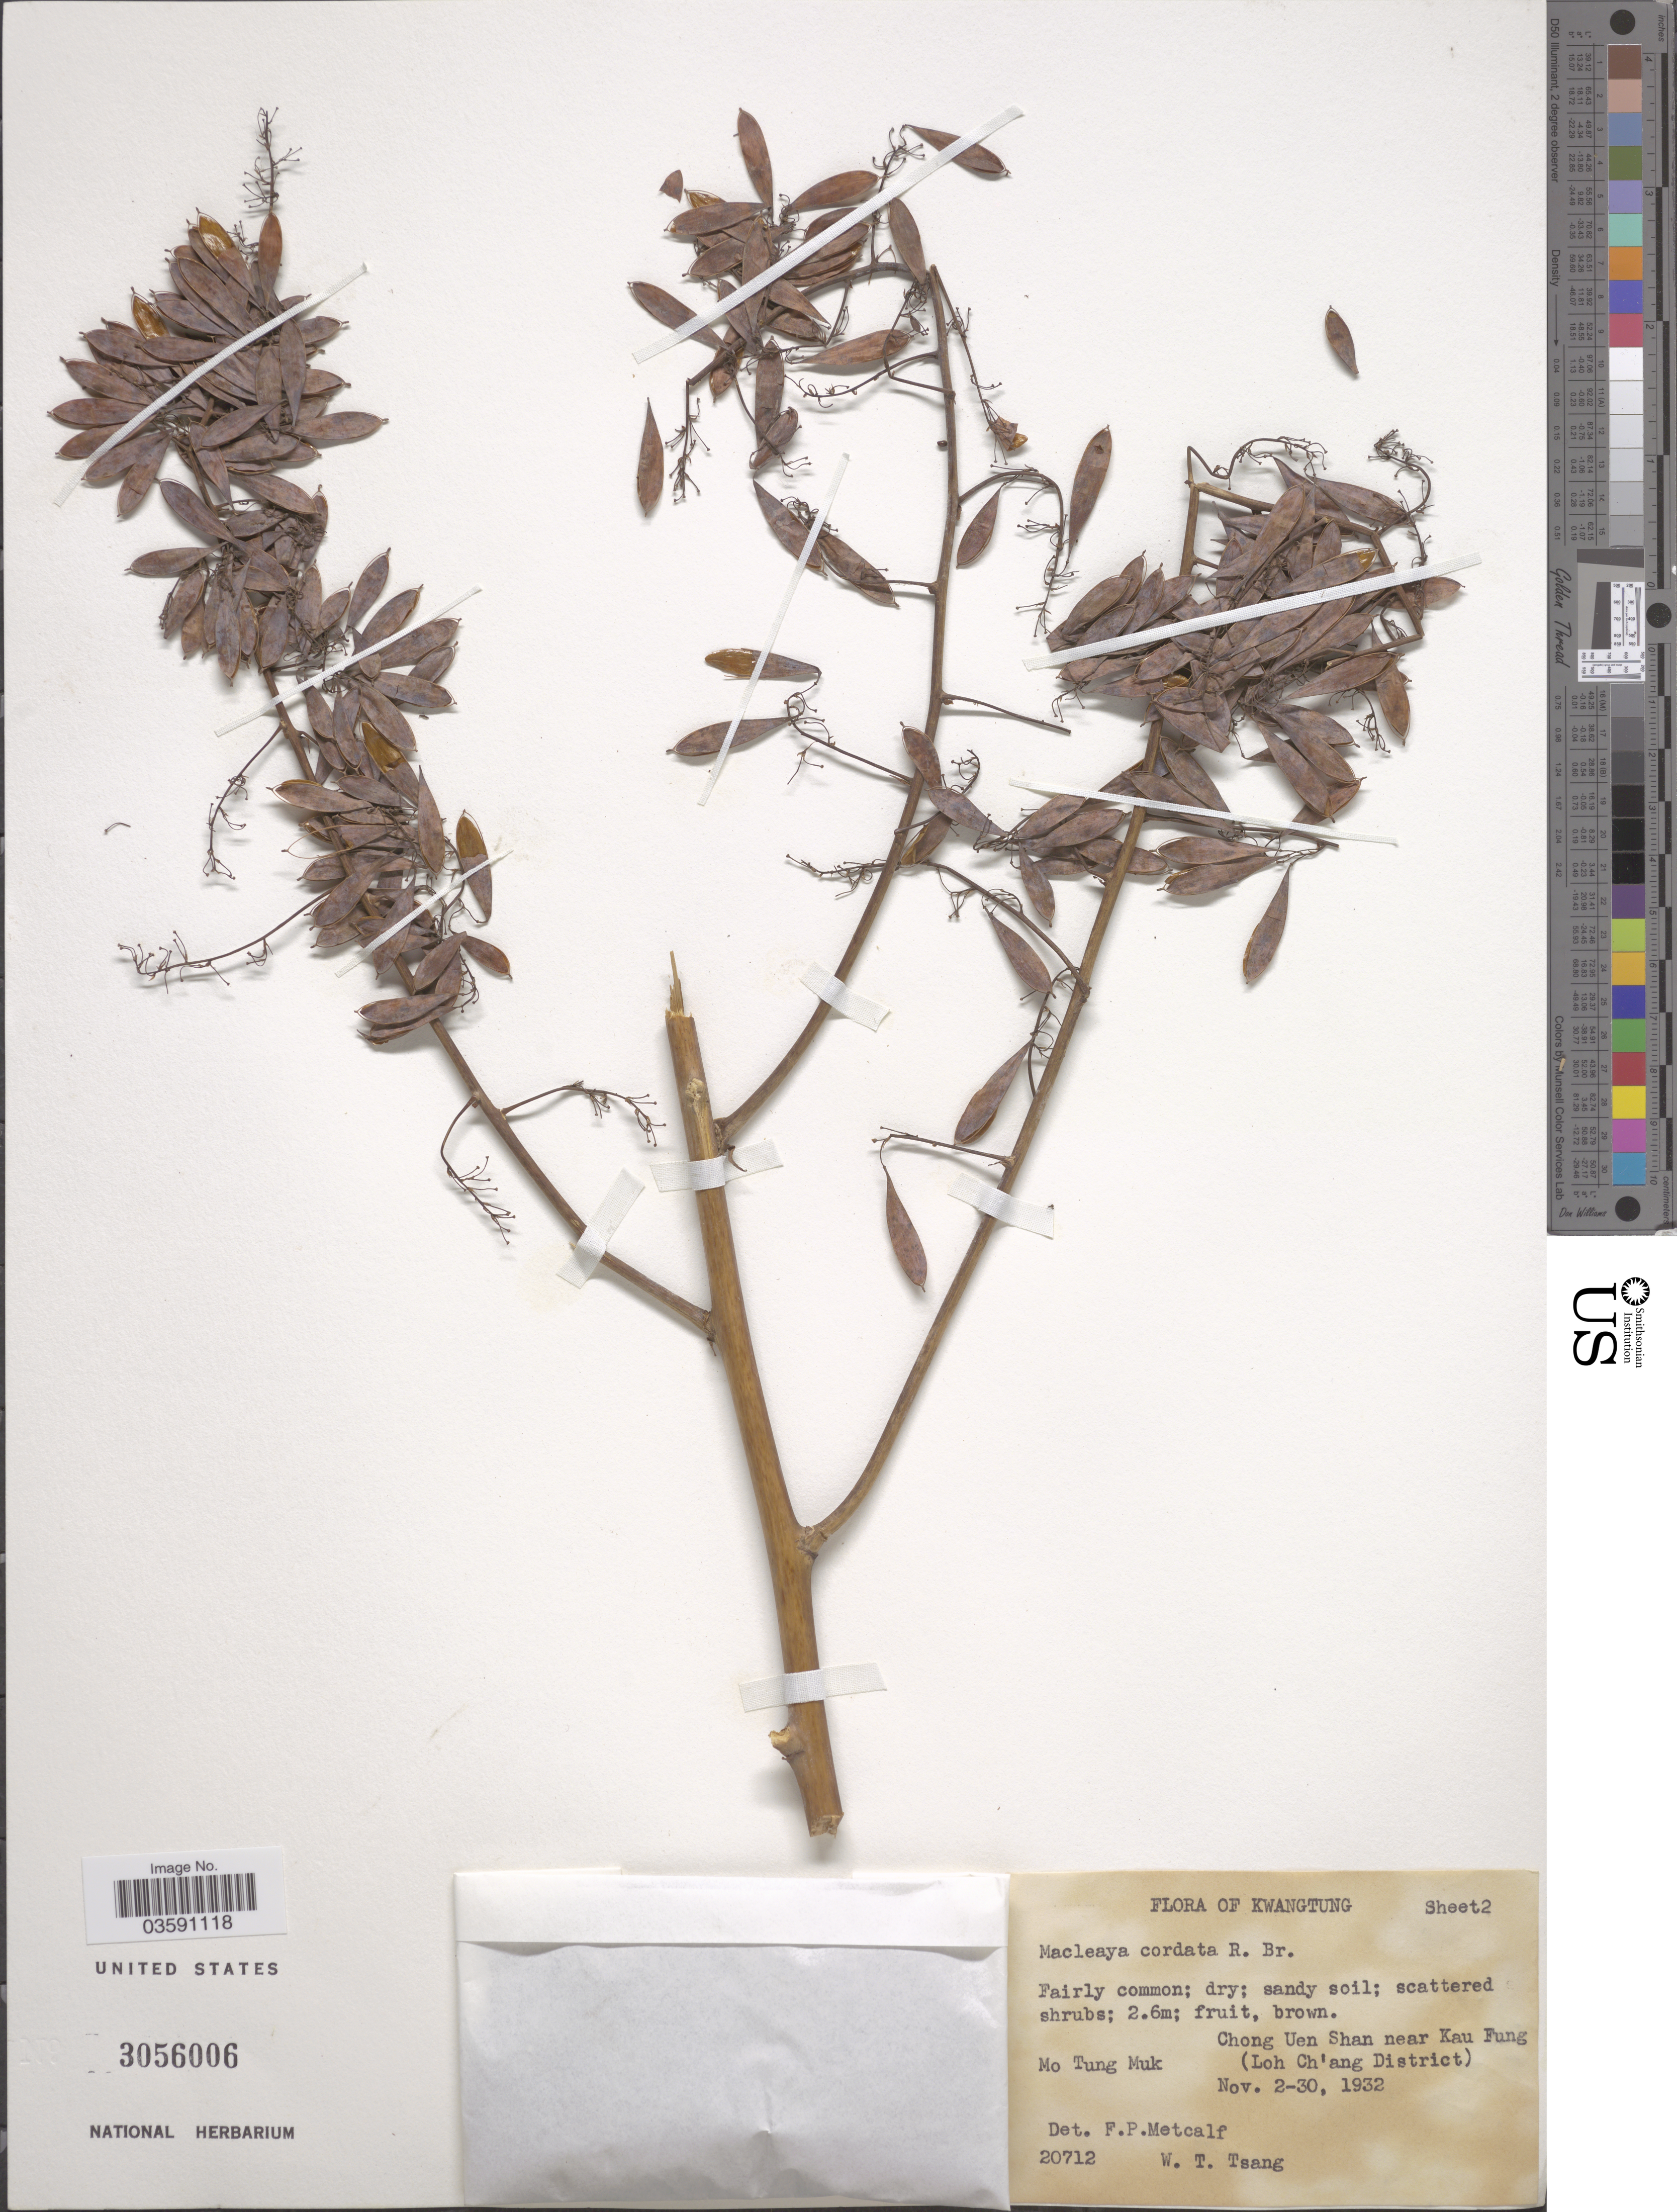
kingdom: Plantae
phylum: Tracheophyta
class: Magnoliopsida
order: Ranunculales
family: Papaveraceae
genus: Macleaya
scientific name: Macleaya cordata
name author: (Willd.) R. Br.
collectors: W. T. Tsang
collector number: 20712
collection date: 1932-11-02/1932-11-30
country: China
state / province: Guangdong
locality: Kwangtung. Chong Uen Shan near Kau Fung (Loh Ch'ang District). Mo Tung Muk.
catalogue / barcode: US 3056006